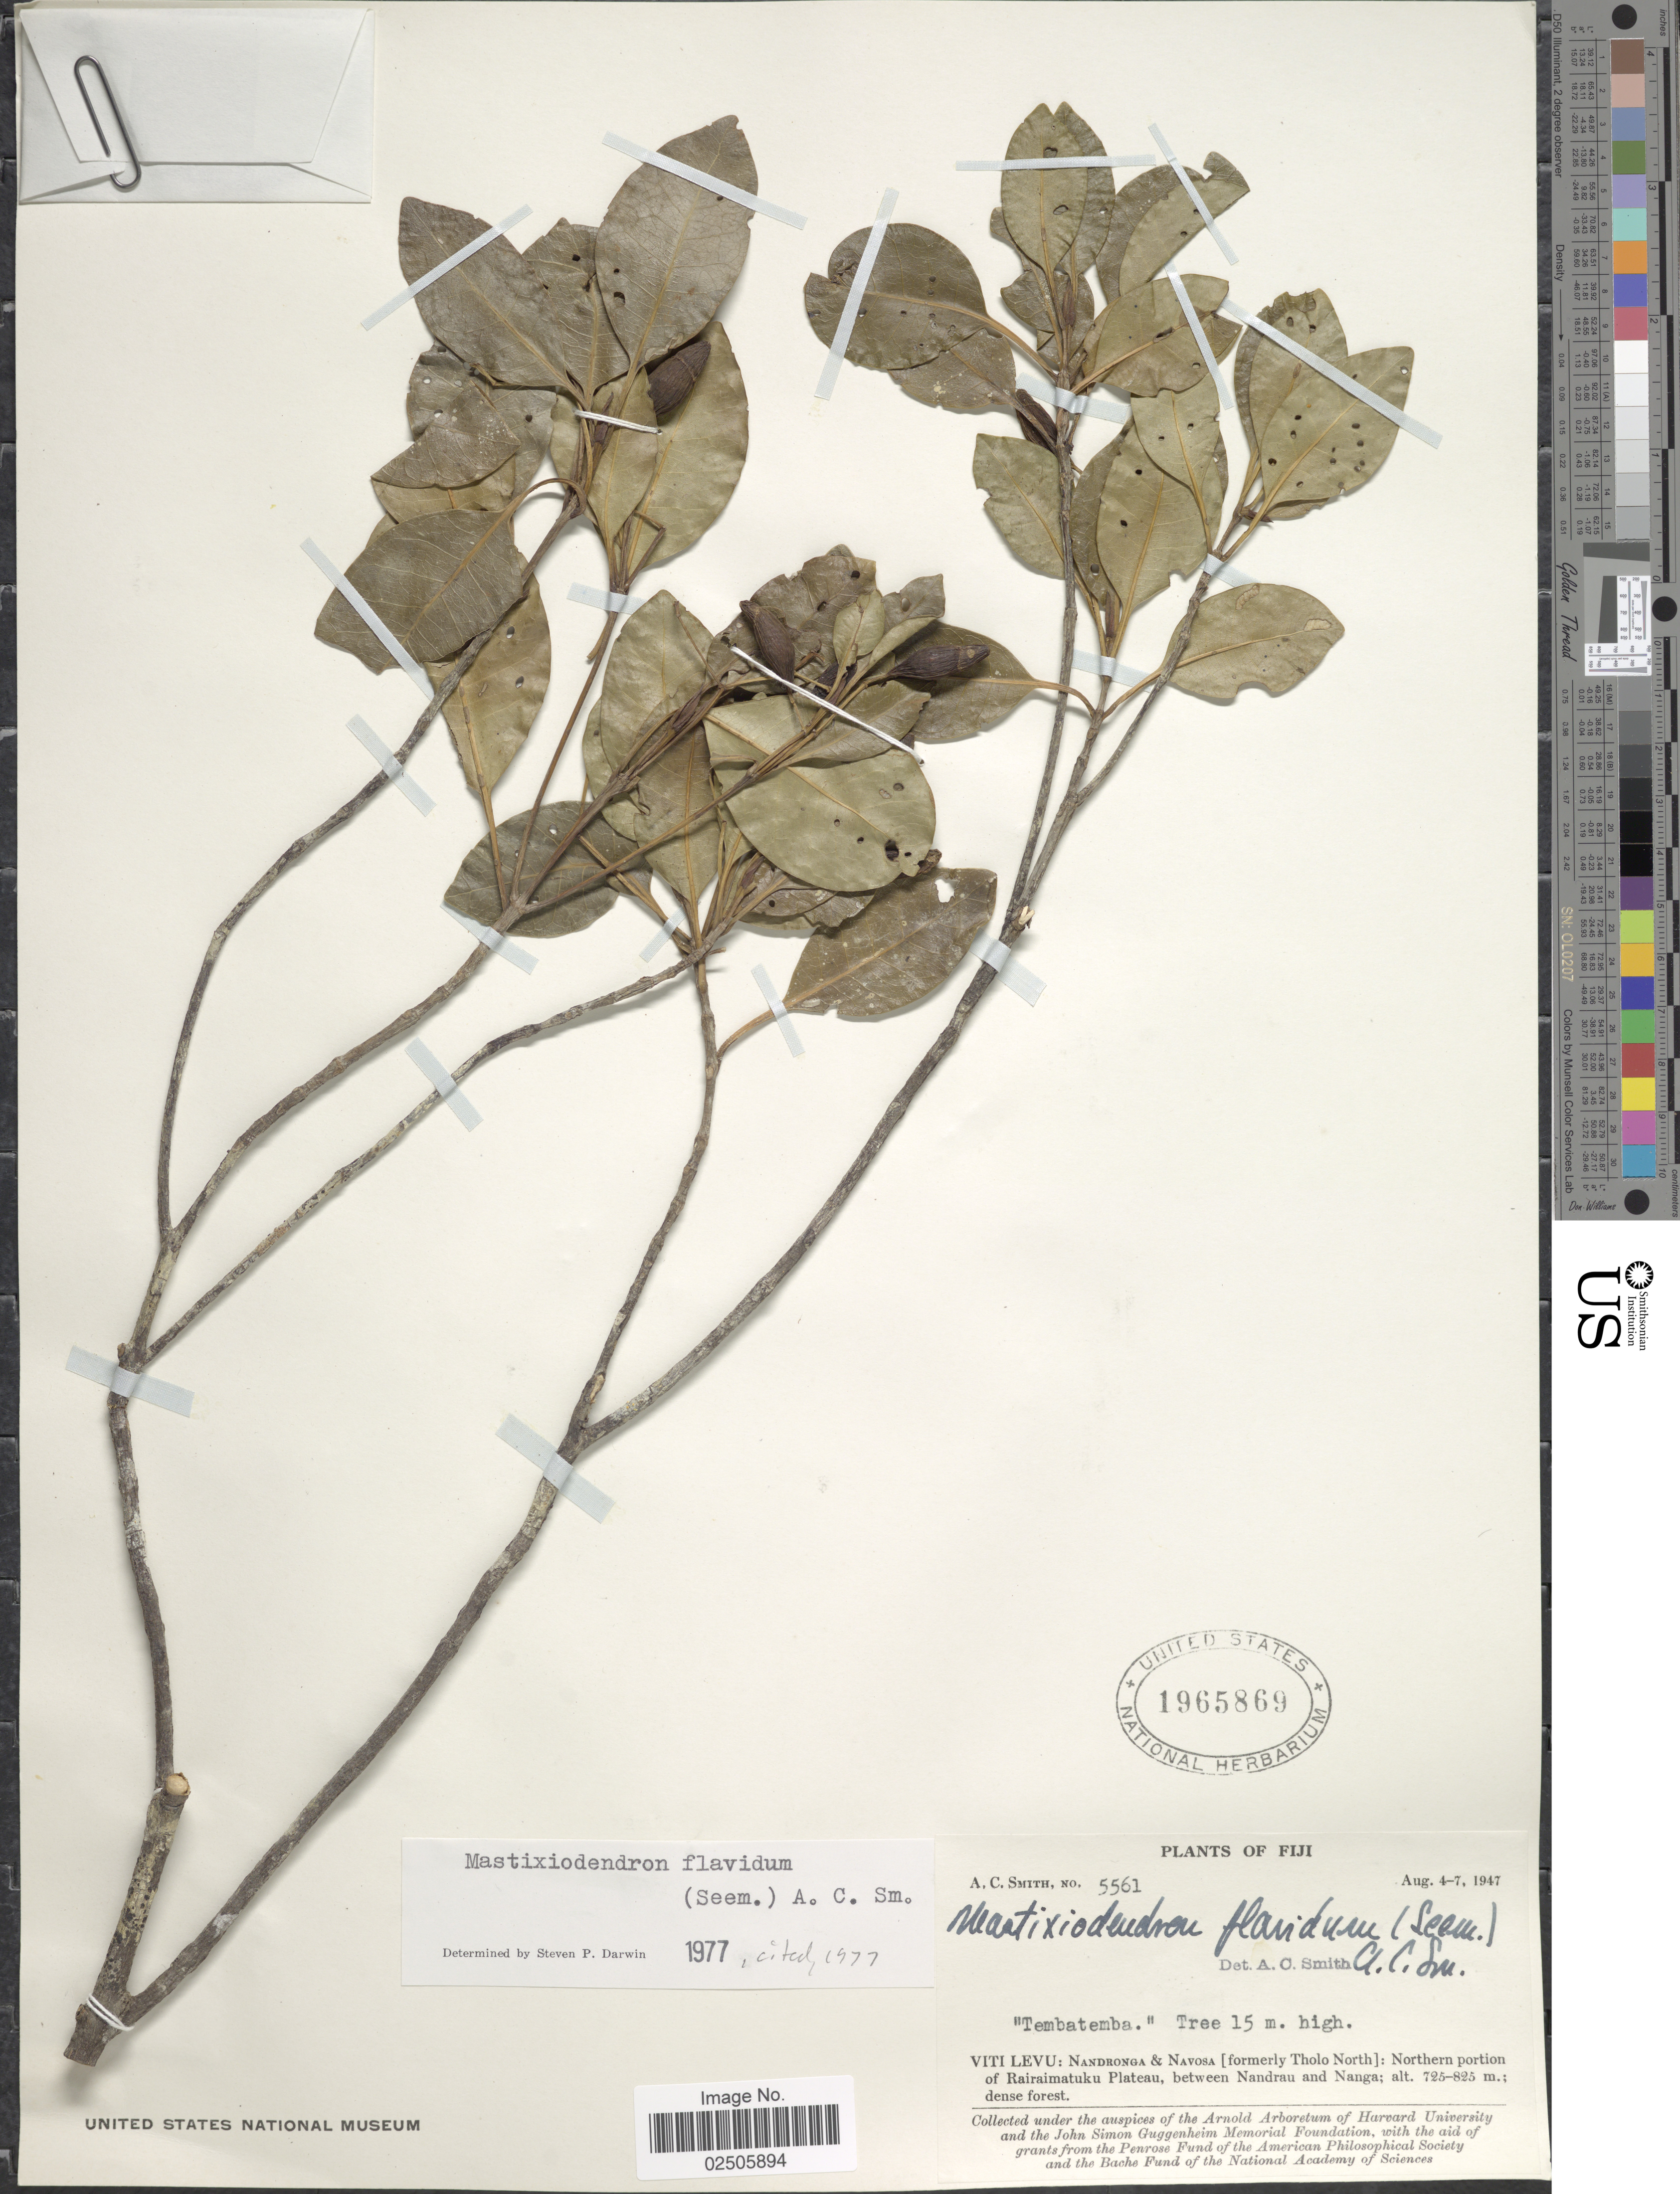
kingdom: Plantae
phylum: Tracheophyta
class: Magnoliopsida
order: Gentianales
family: Rubiaceae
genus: Mastixiodendron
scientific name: Mastixiodendron flavidum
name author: (Seem.) A.C. Sm.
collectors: A. C. Smith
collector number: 5561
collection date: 1947-08-04/1947-08-07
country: Fiji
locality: Viti Levu: Nandronga & Navosa (formerly Tholo North): Northern portion of Rairaimatuku Plateau, between Nandrau and Nanga, dense forest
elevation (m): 725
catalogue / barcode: US 1965869